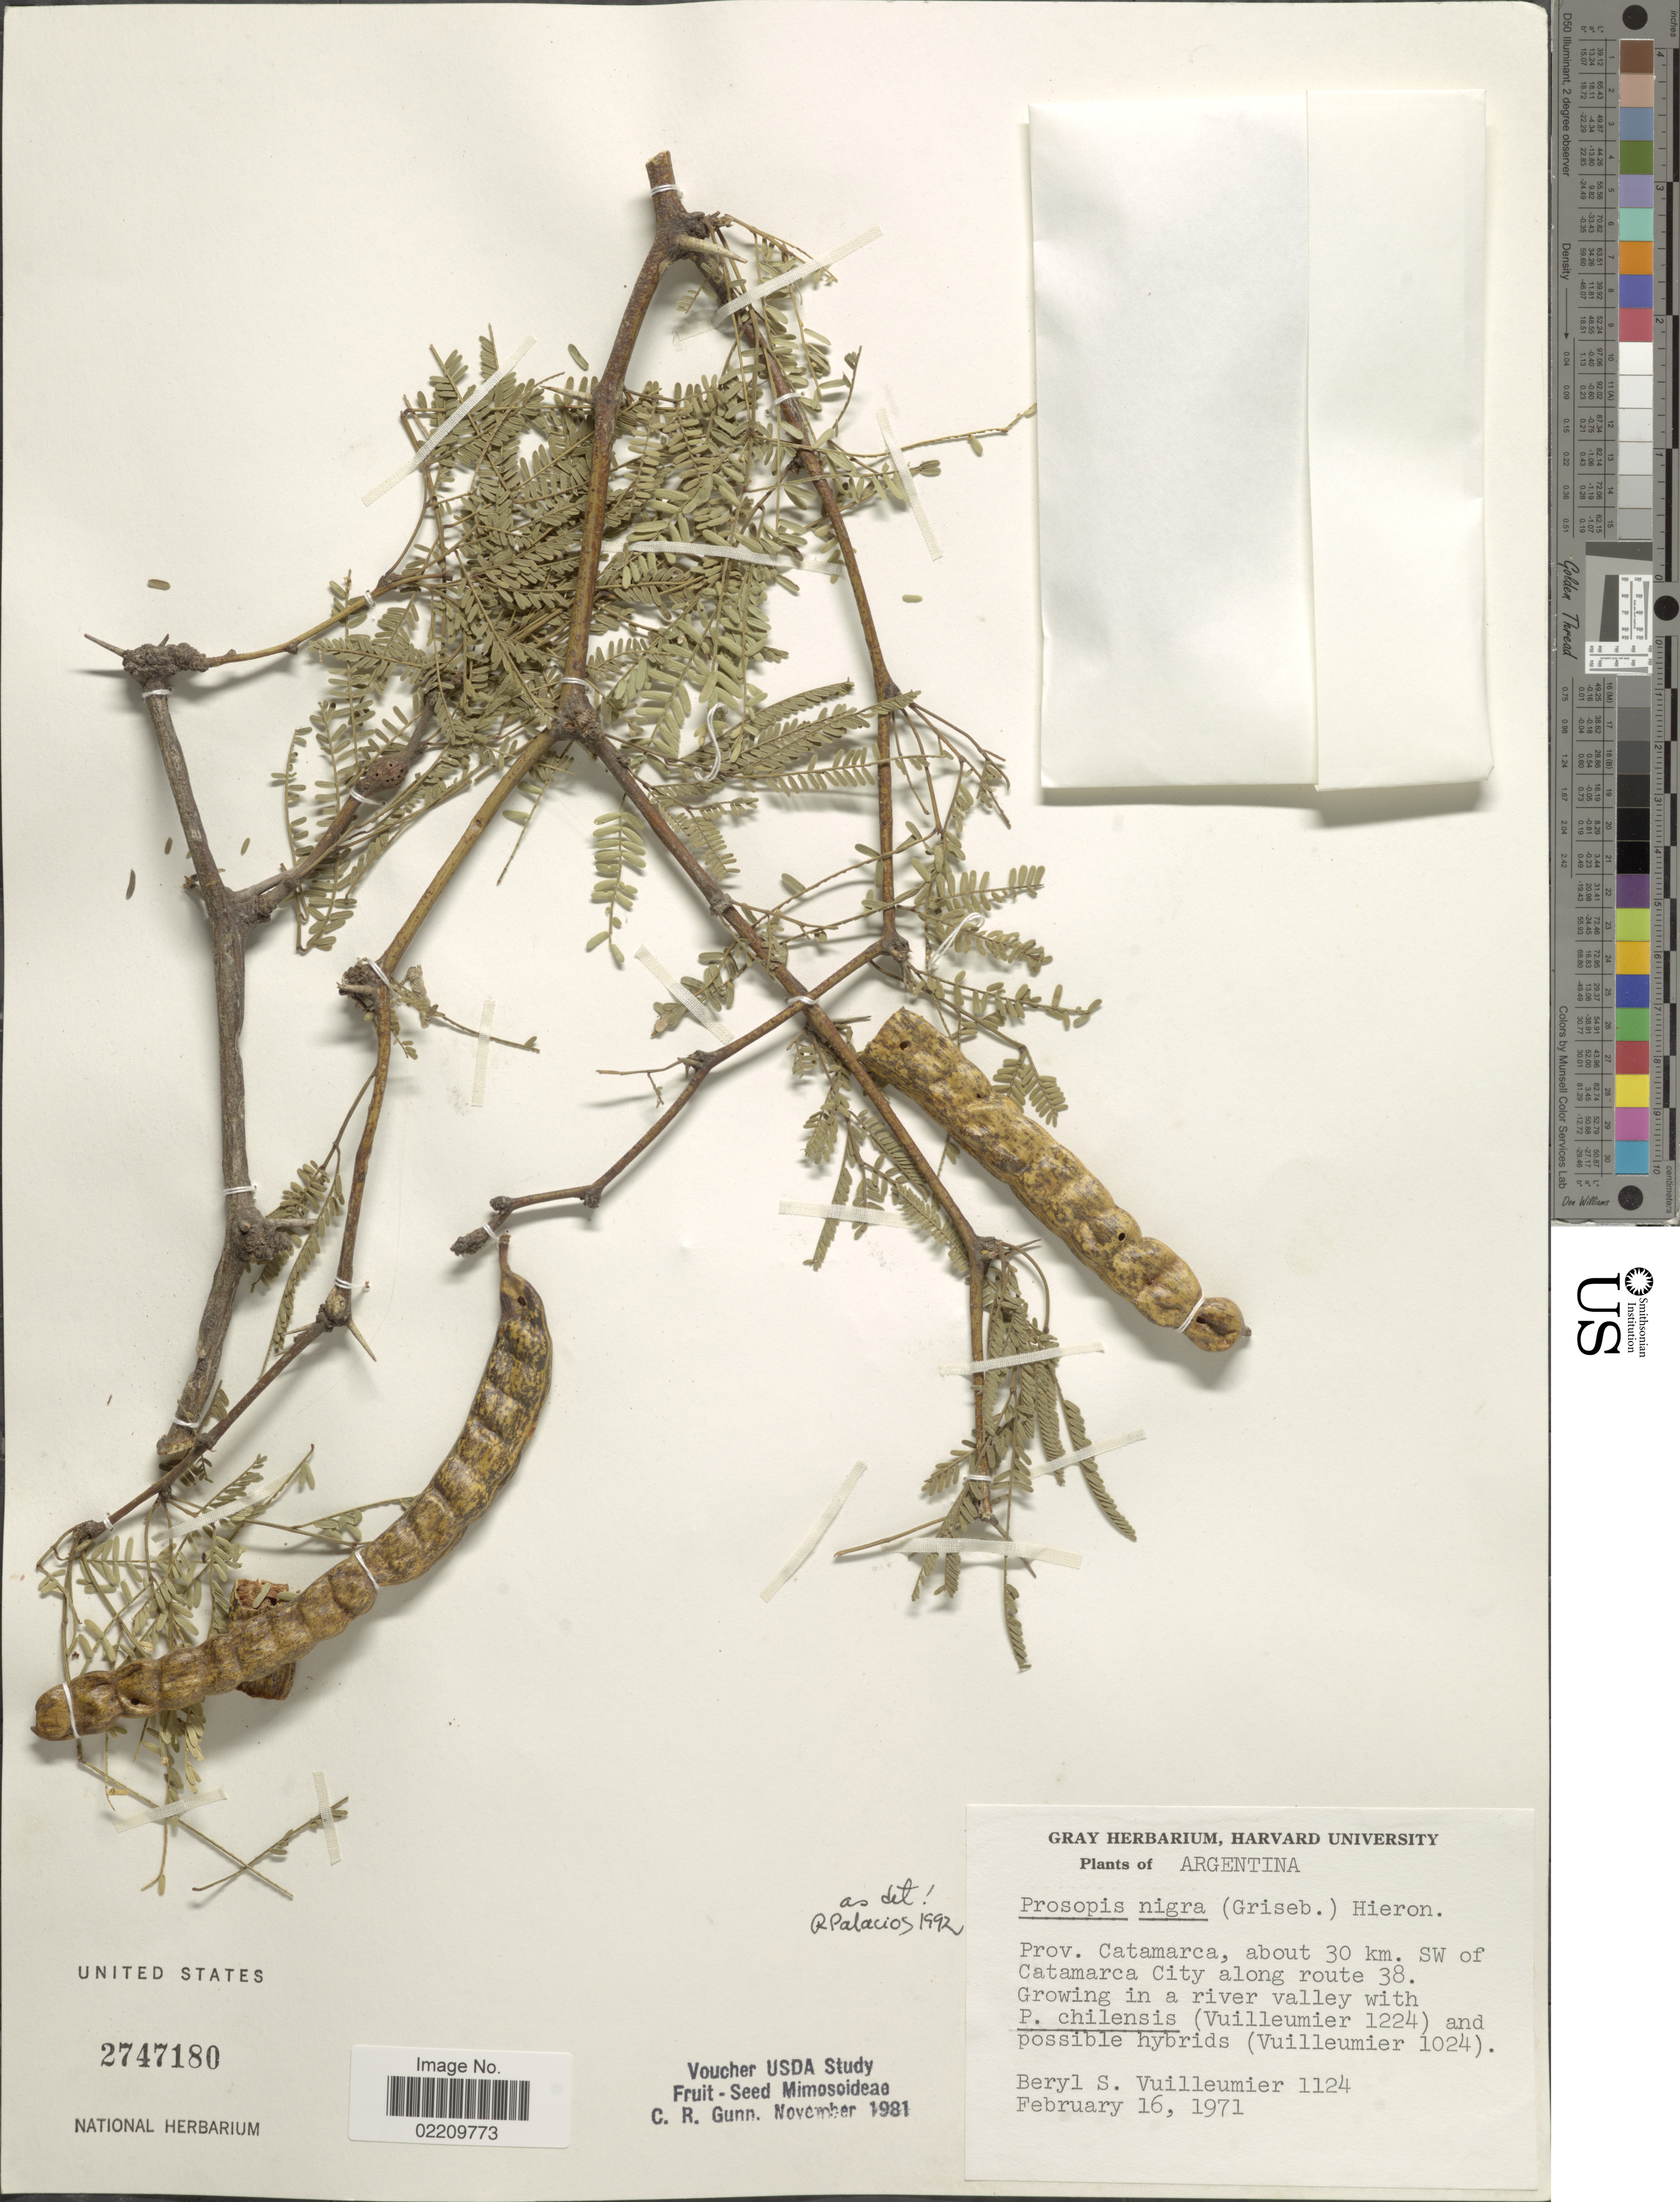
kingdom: Plantae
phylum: Tracheophyta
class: Magnoliopsida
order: Fabales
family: Fabaceae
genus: Neltuma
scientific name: Neltuma nigra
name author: (Griseb.) C. E. Hughes & G.P. Lewis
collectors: B. Vuilleumier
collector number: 1124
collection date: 1971-02-16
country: Argentina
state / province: Catamarca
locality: Prov. Catamarca, about 30 km. SW of Catamarca City along route 38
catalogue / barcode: US 2747180